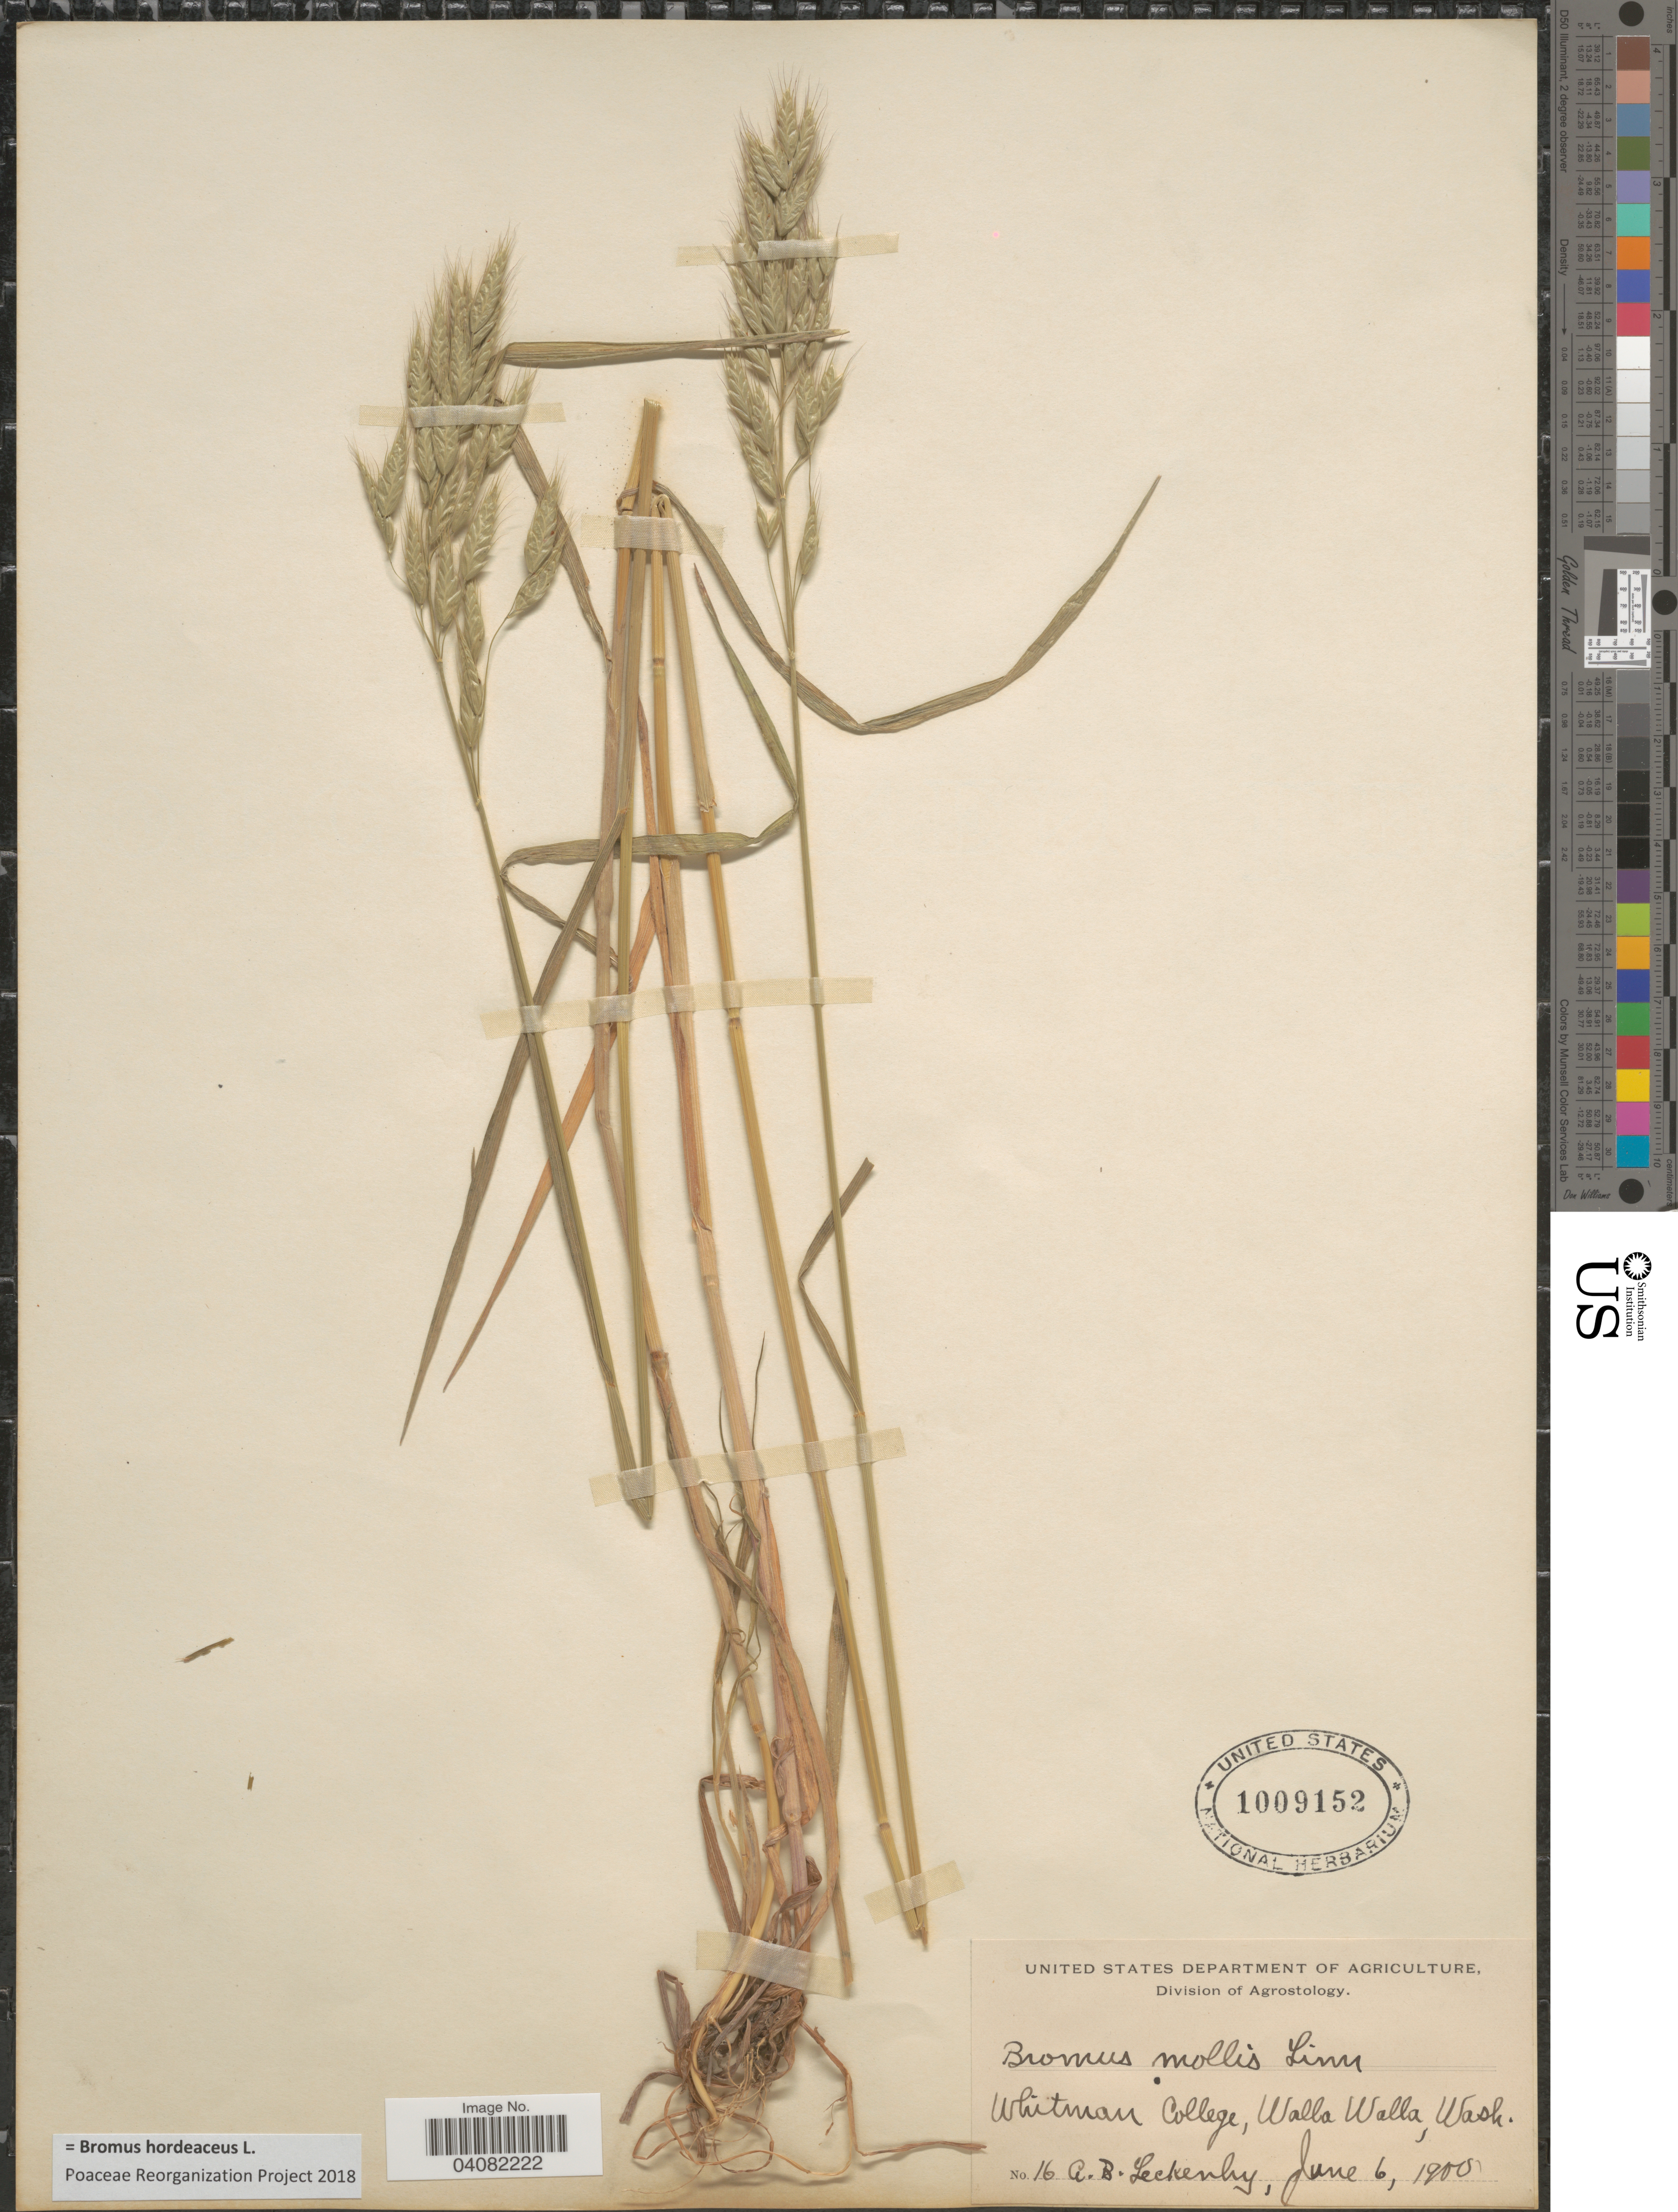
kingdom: Plantae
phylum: Tracheophyta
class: Liliopsida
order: Poales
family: Poaceae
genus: Bromus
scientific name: Bromus hordeaceus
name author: L.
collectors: A. Leckenby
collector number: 16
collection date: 1900-06-06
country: United States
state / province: Washington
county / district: Walla Walla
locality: Whitman College, Walla Walla.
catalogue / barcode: US 1009152